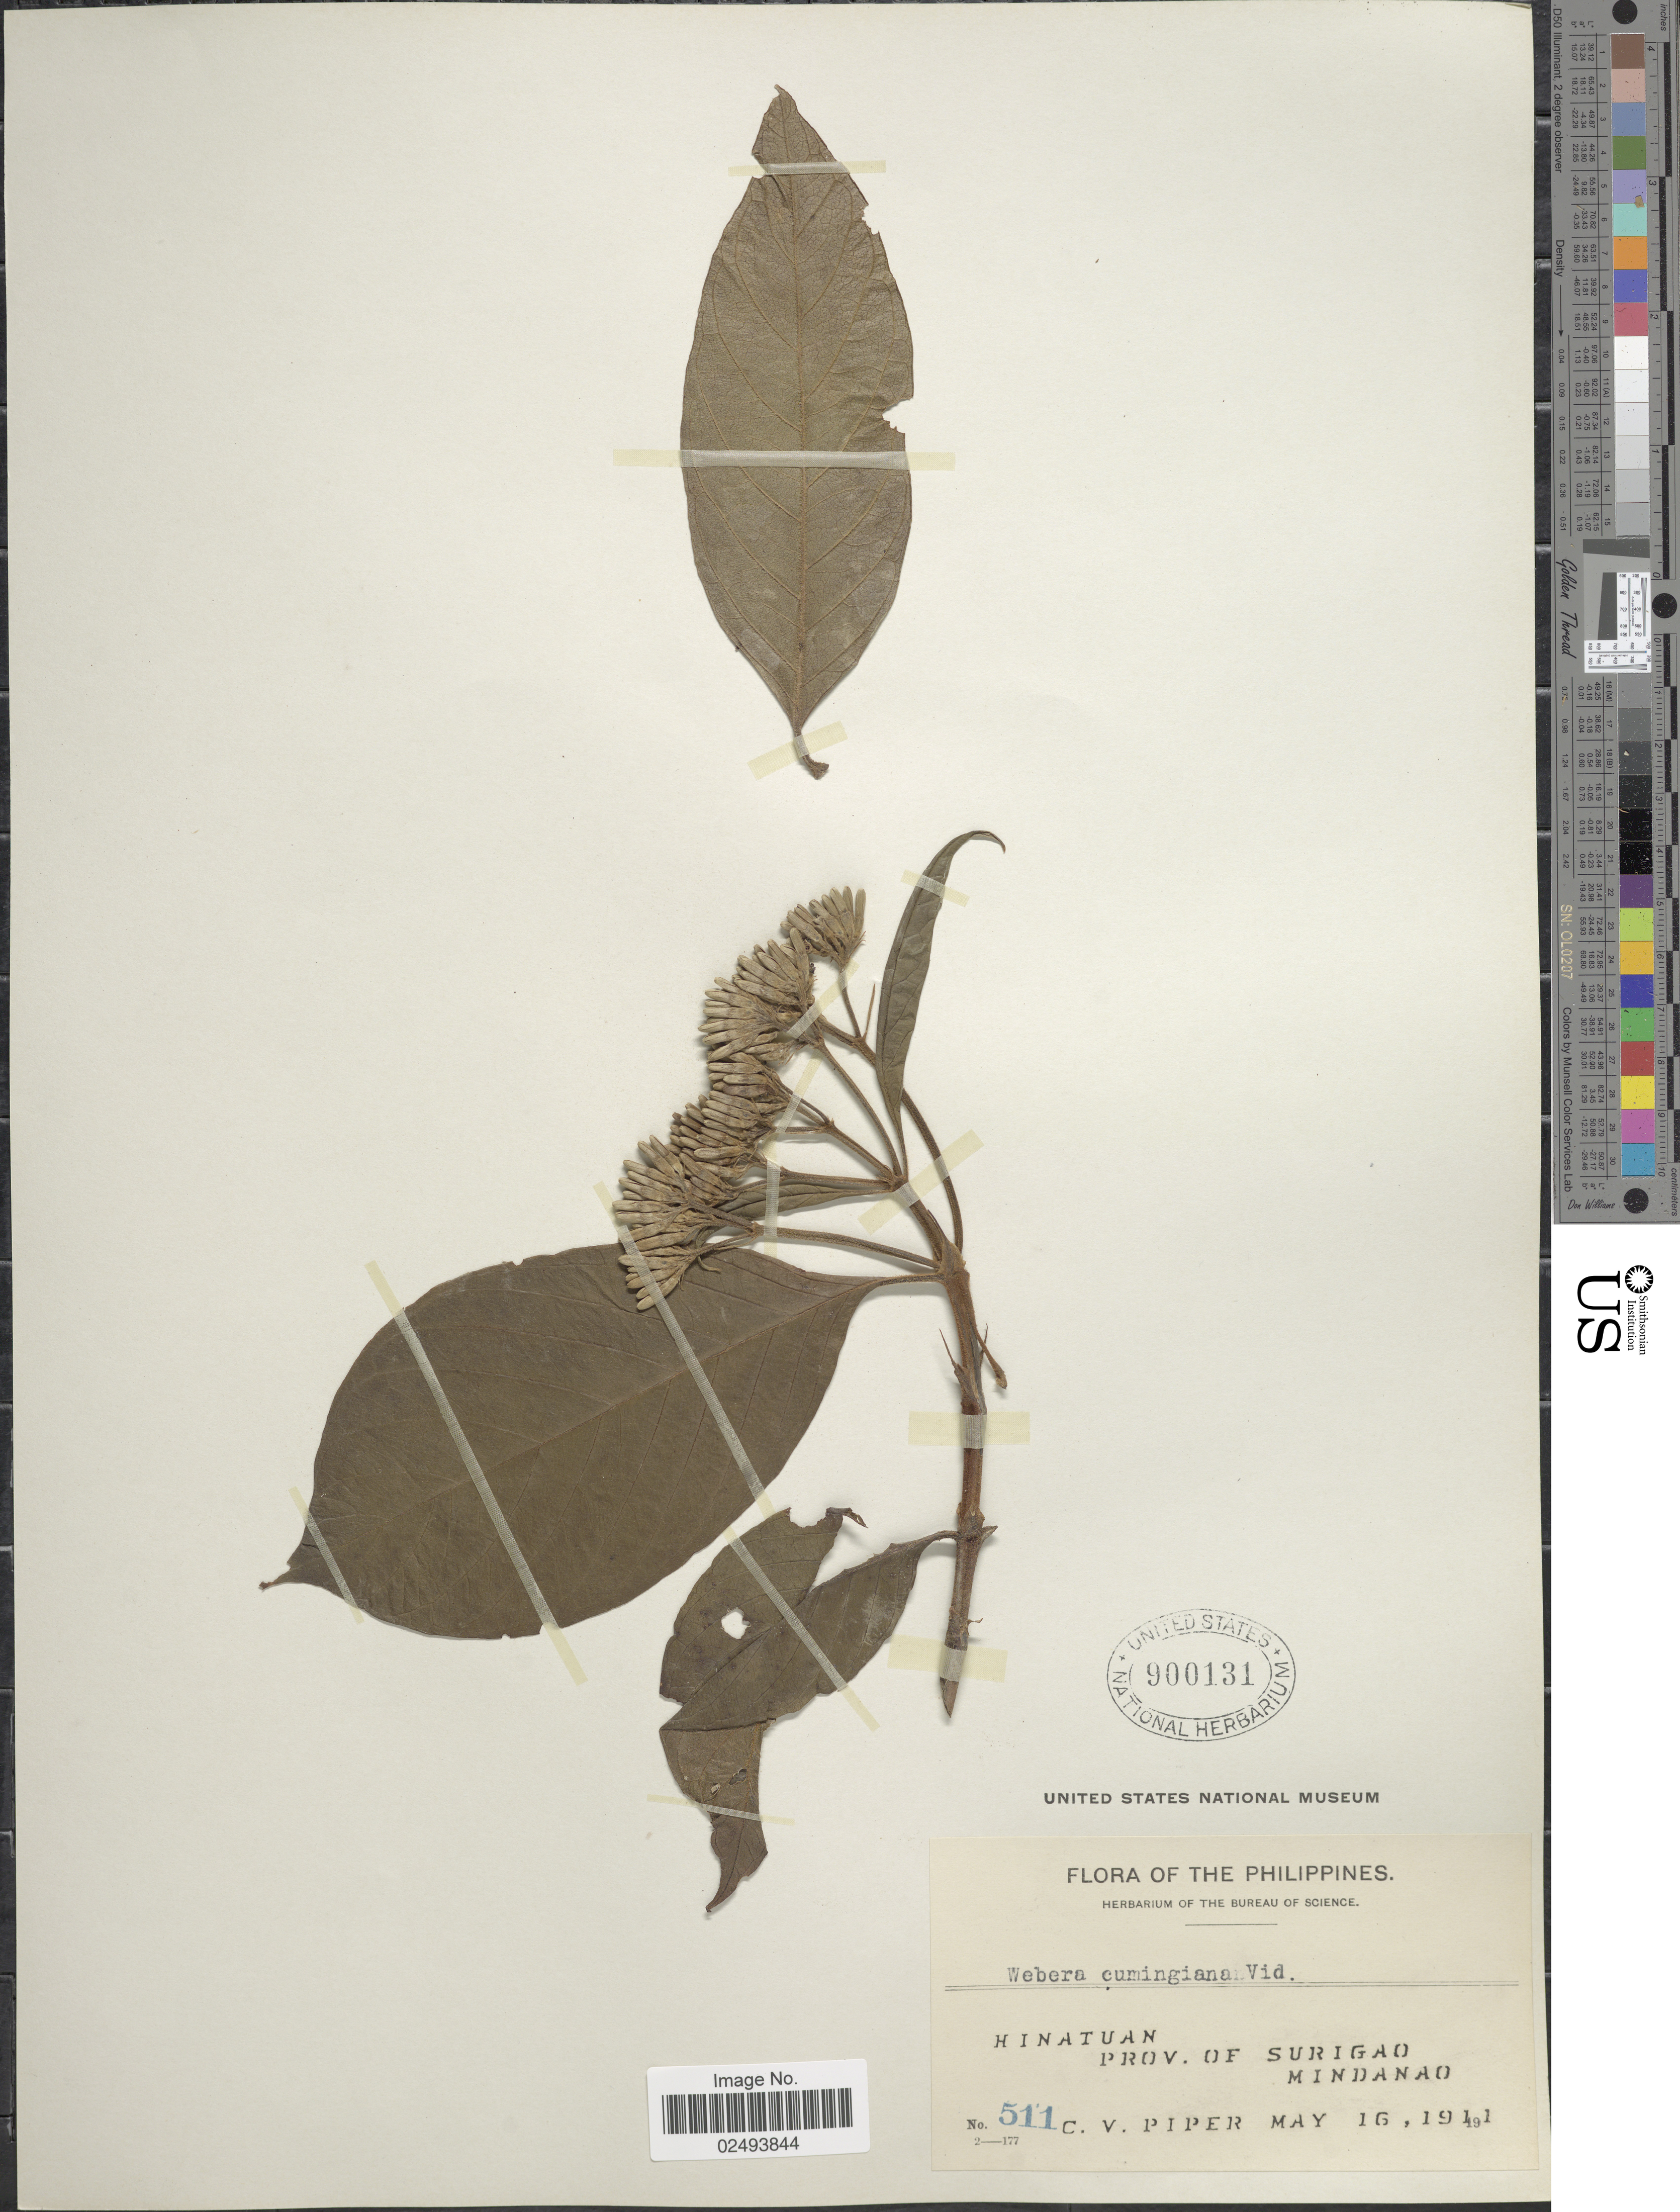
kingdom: Plantae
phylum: Tracheophyta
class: Magnoliopsida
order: Gentianales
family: Rubiaceae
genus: Tarenna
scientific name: Tarenna cumingiana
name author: (Vidal) Elmer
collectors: C. V. Piper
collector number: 511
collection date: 1911-05-16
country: Philippines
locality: Hinatuan, Prov. de Surigao. Mindanao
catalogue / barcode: US 900131